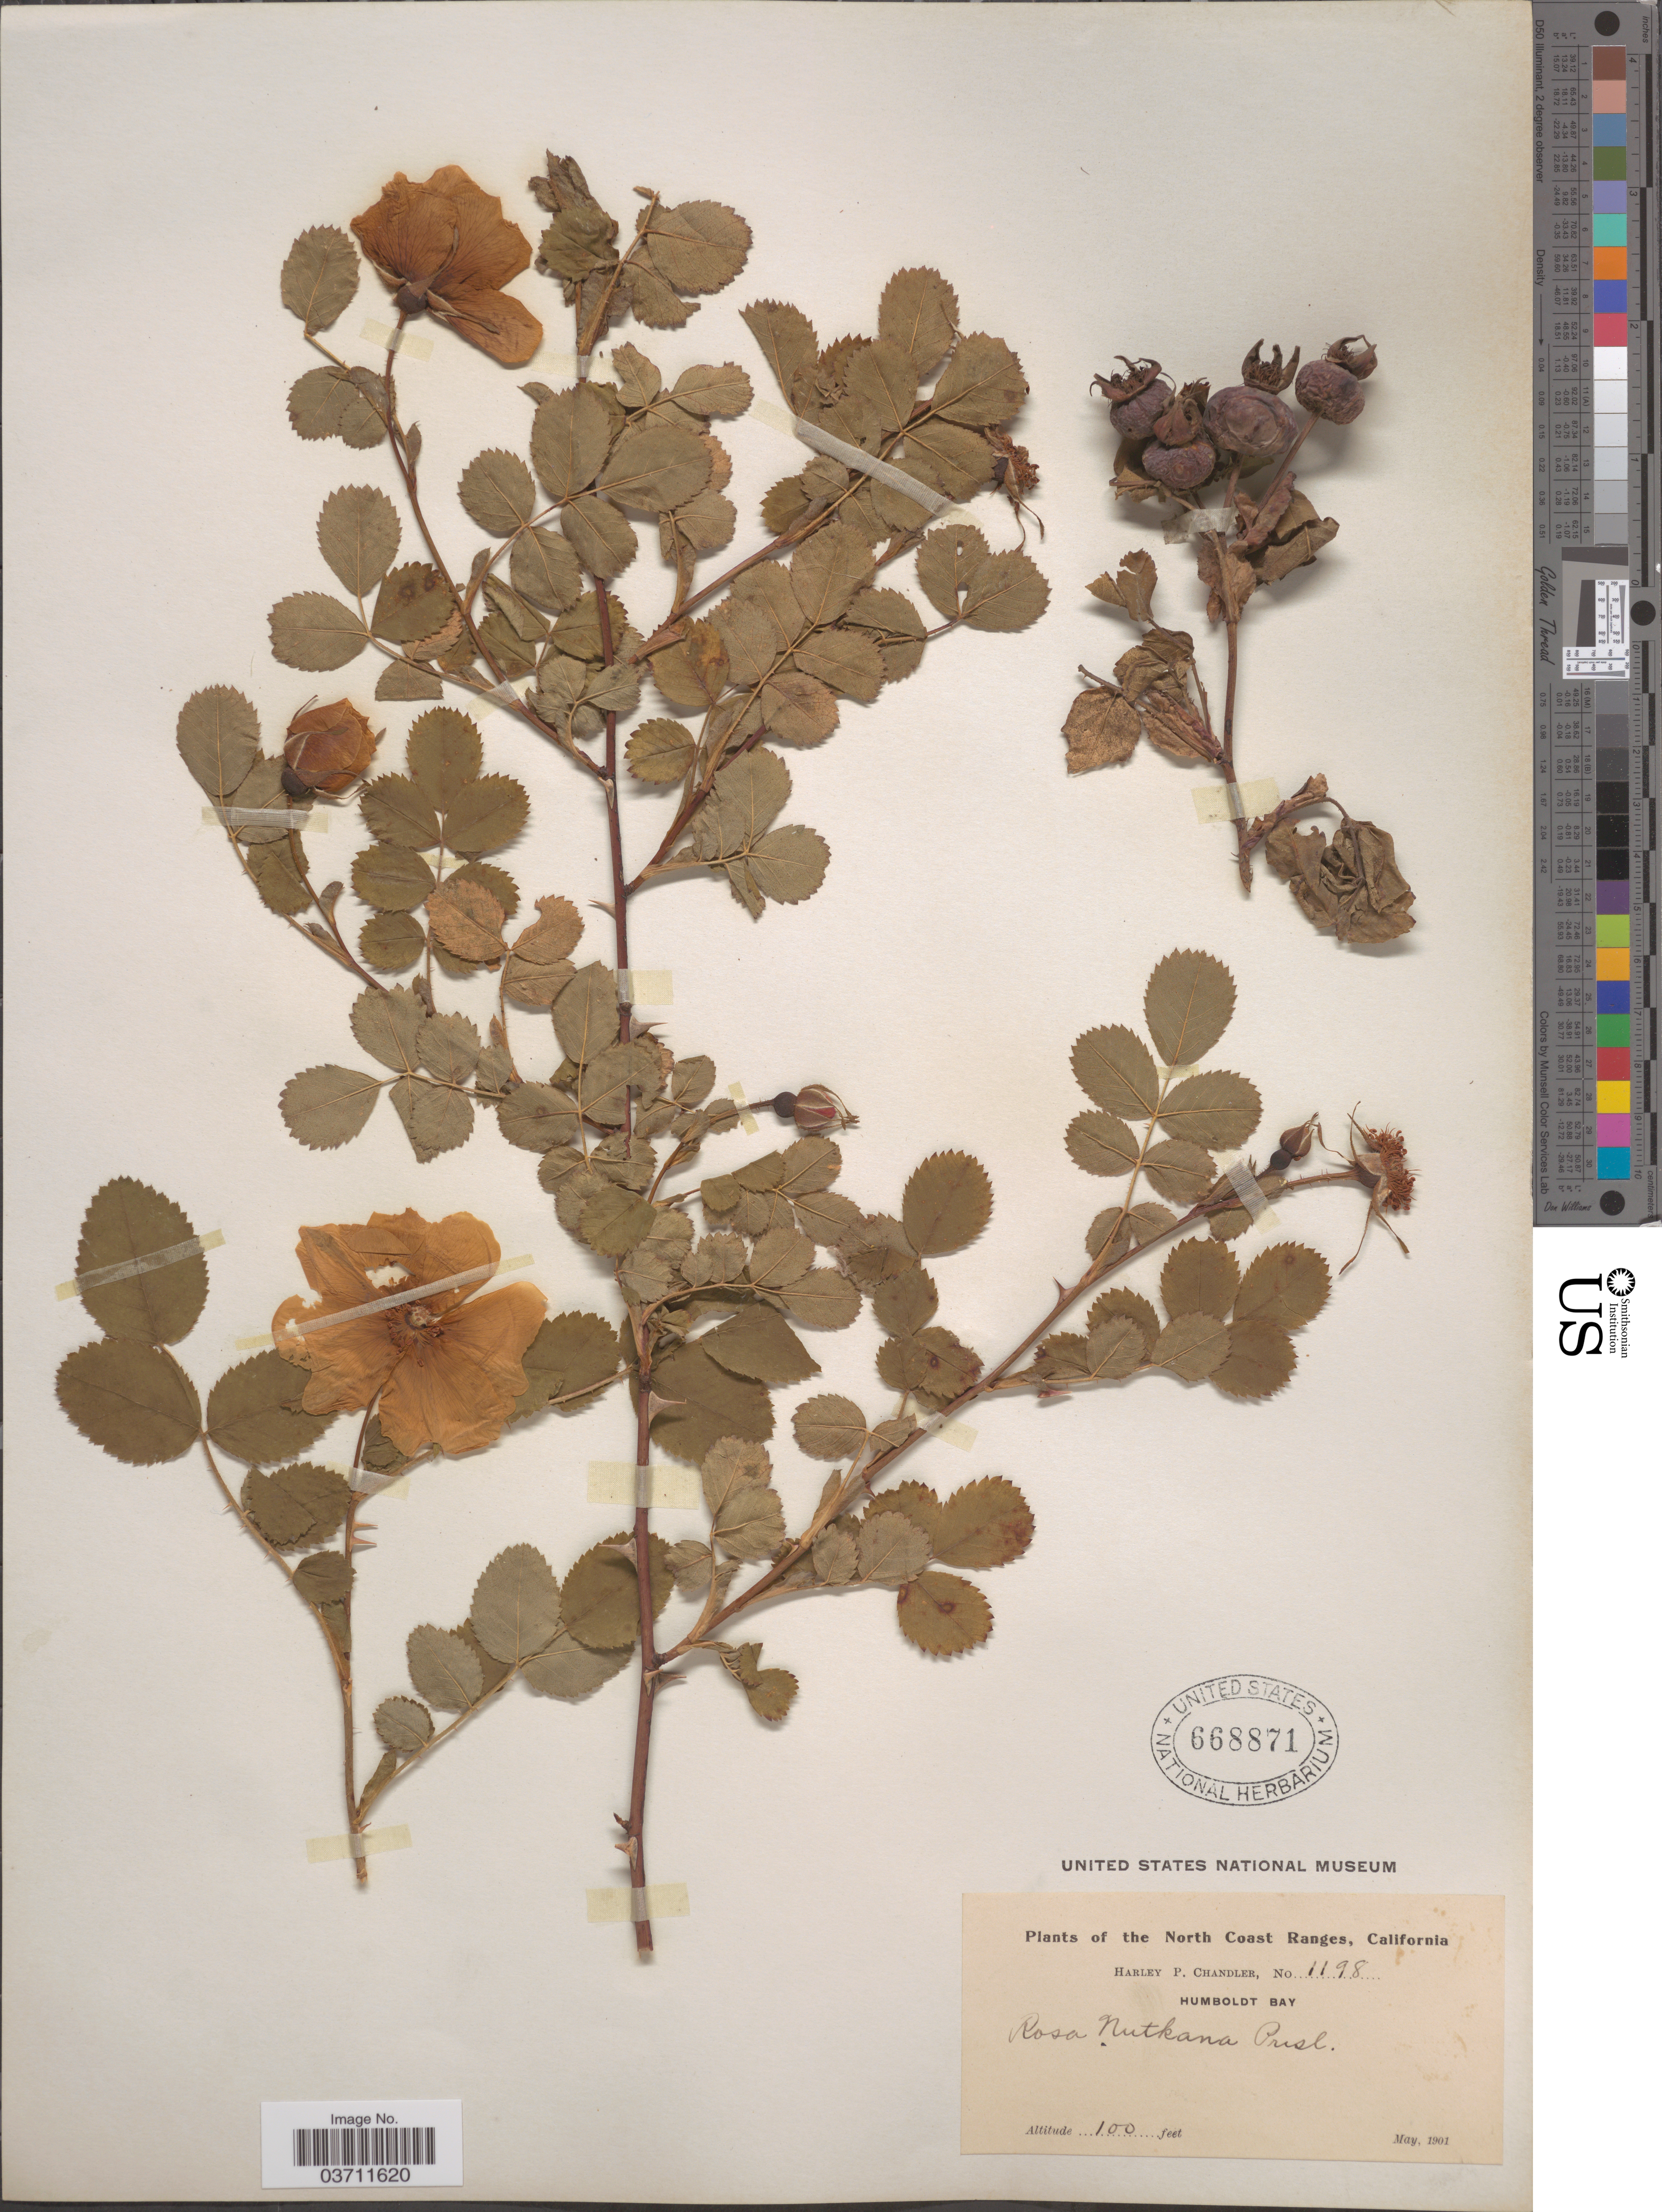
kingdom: Plantae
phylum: Tracheophyta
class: Magnoliopsida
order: Rosales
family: Rosaceae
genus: Rosa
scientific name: Rosa nutkana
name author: C. Presl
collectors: H. Chandler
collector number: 1198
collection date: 1901-05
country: United States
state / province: California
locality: The North Coast Ranges. Humboldt Bay.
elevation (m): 30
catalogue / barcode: US 668871